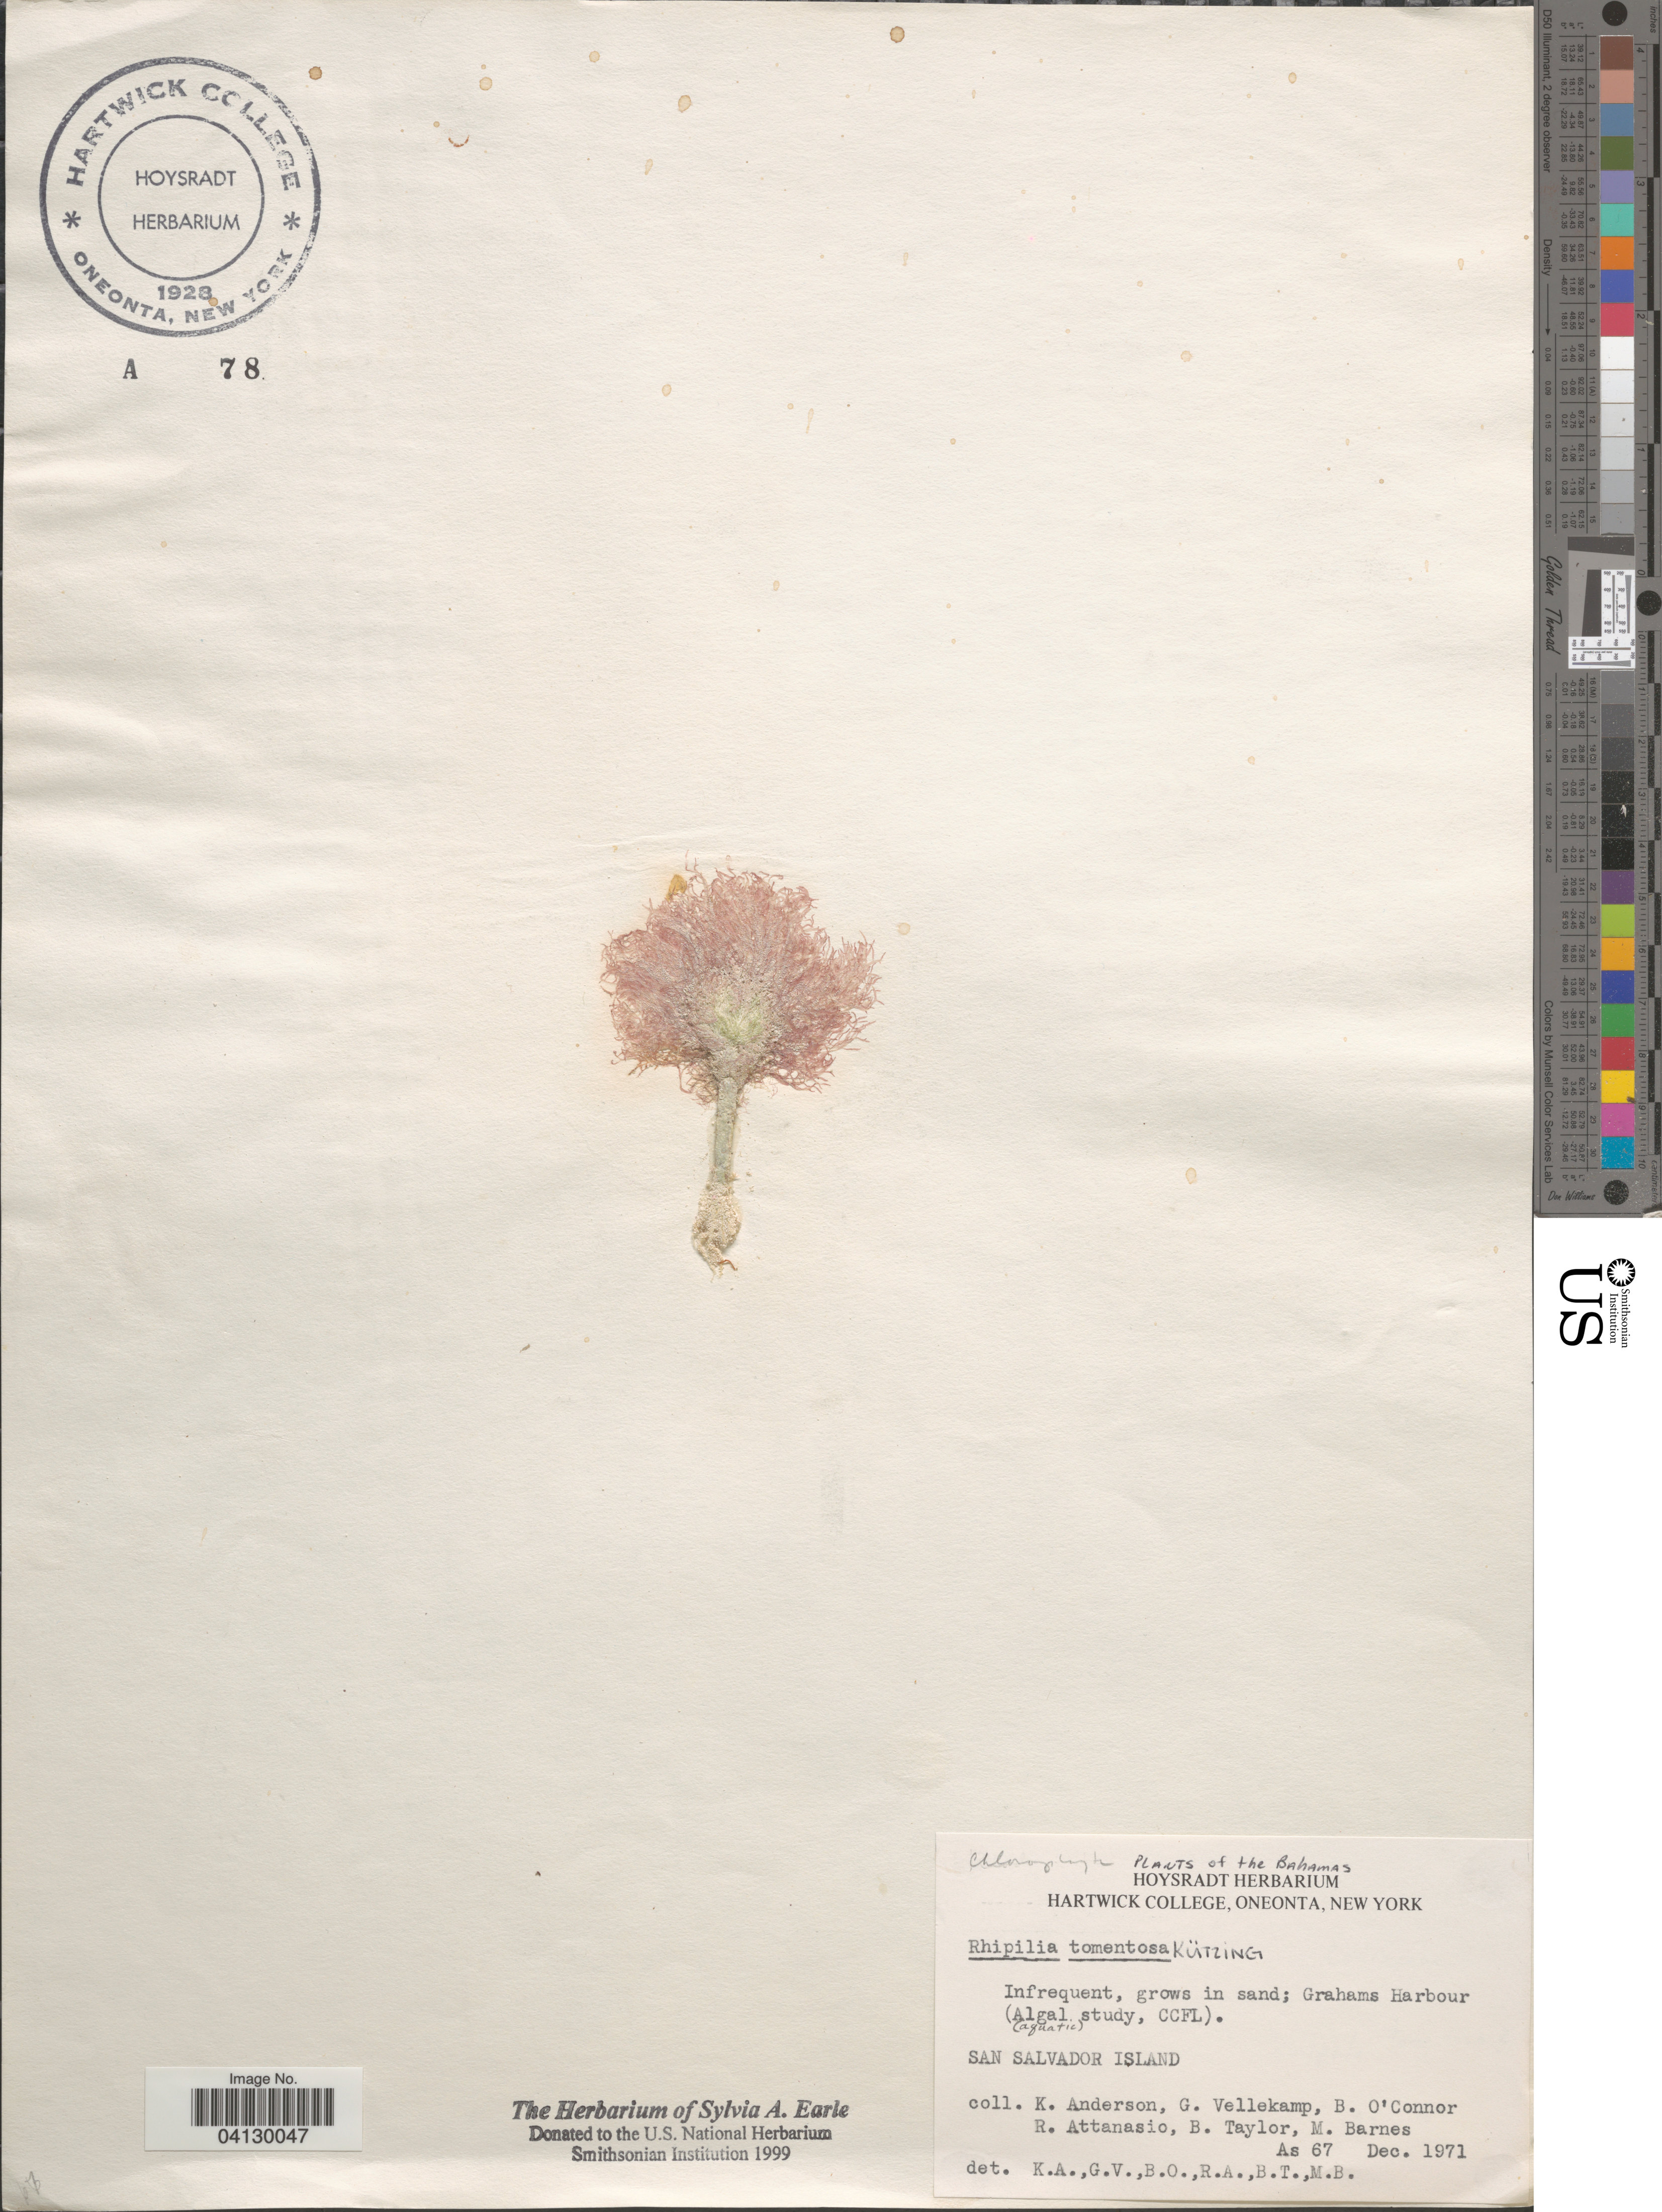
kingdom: Plantae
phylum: Rhodophyta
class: Florideophyceae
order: Ceramiales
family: Callithamniaceae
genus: Crouania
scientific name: Crouania sp.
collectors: K. Anderson, G. Vellekamp, B. O'Connor, R. Attanasio & et al.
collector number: As67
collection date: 1971-12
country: Bahamas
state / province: San Salvador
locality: Grahams Harbour (Algal study, CCFL). San Salvador Island.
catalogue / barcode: US 328814